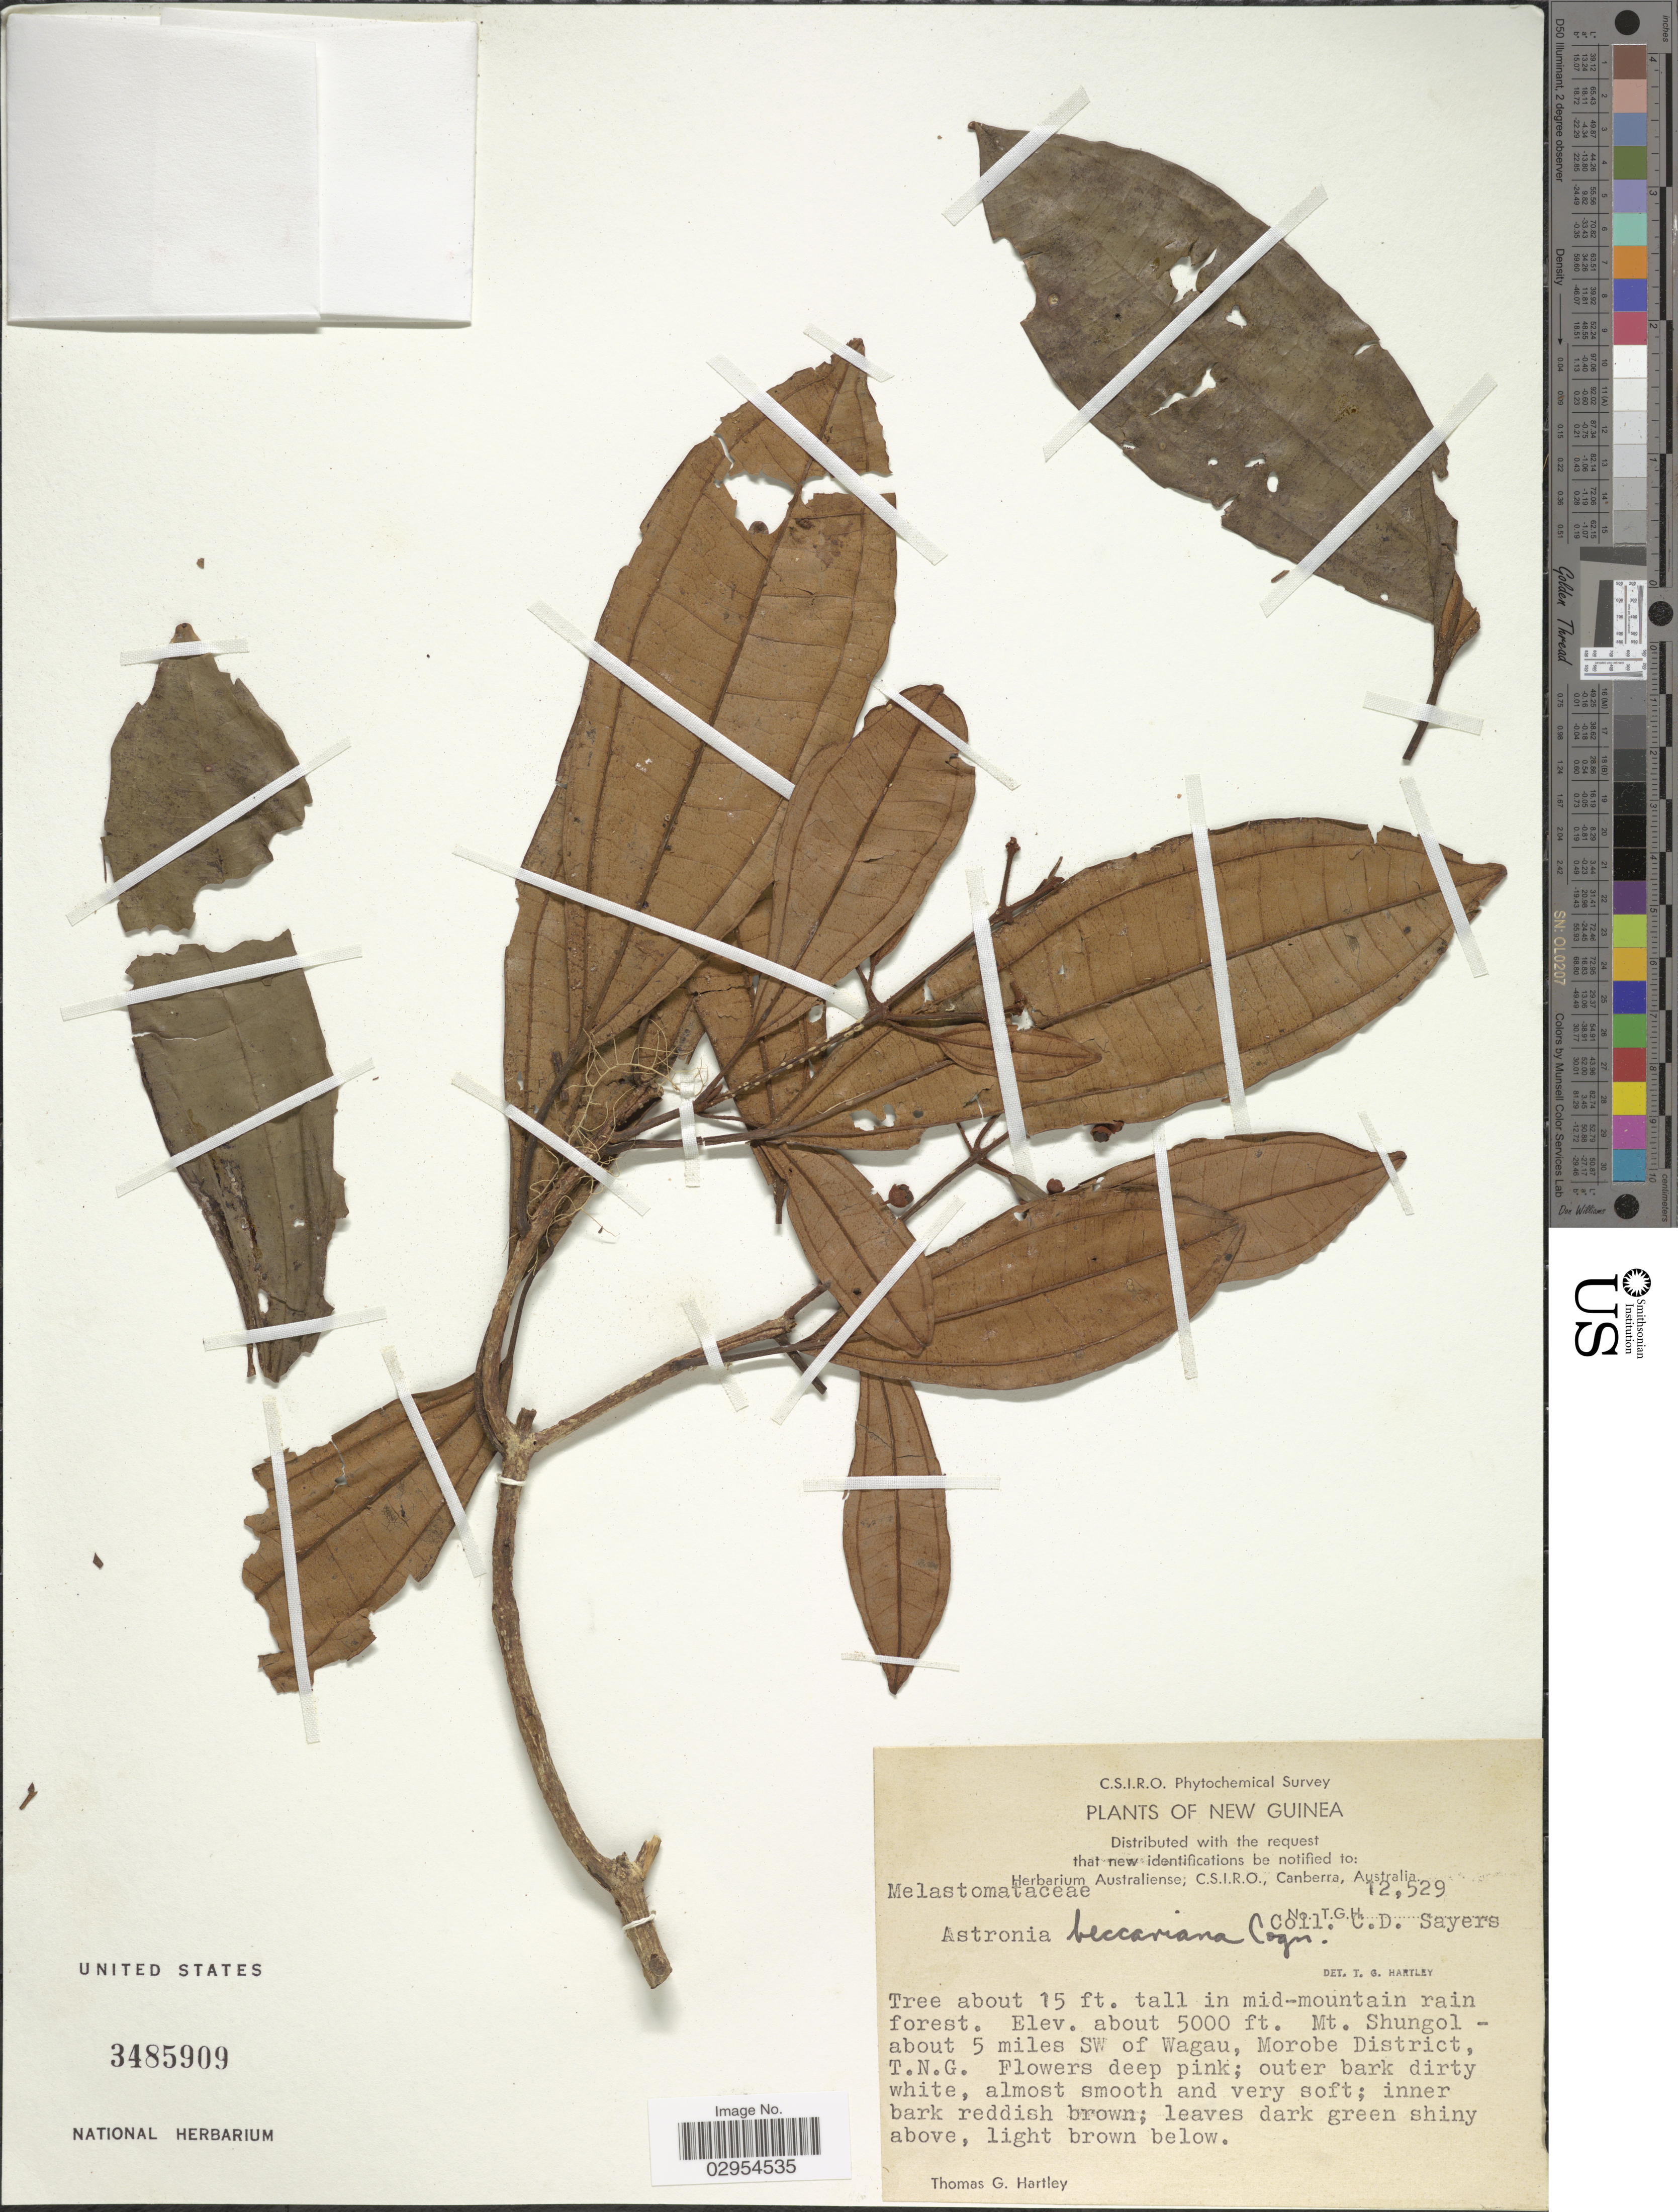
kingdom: Plantae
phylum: Tracheophyta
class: Magnoliopsida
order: Myrtales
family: Melastomataceae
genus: Astronia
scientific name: Astronia beccariana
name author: Cogn.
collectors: C. Sayers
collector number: T.G.H.12529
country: Papua New Guinea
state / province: Morobe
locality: New Guinea. Mt. Shungol - about 5 miles SW of Wagau, Morobe District, T.N.G.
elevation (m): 1524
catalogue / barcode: US 3485909